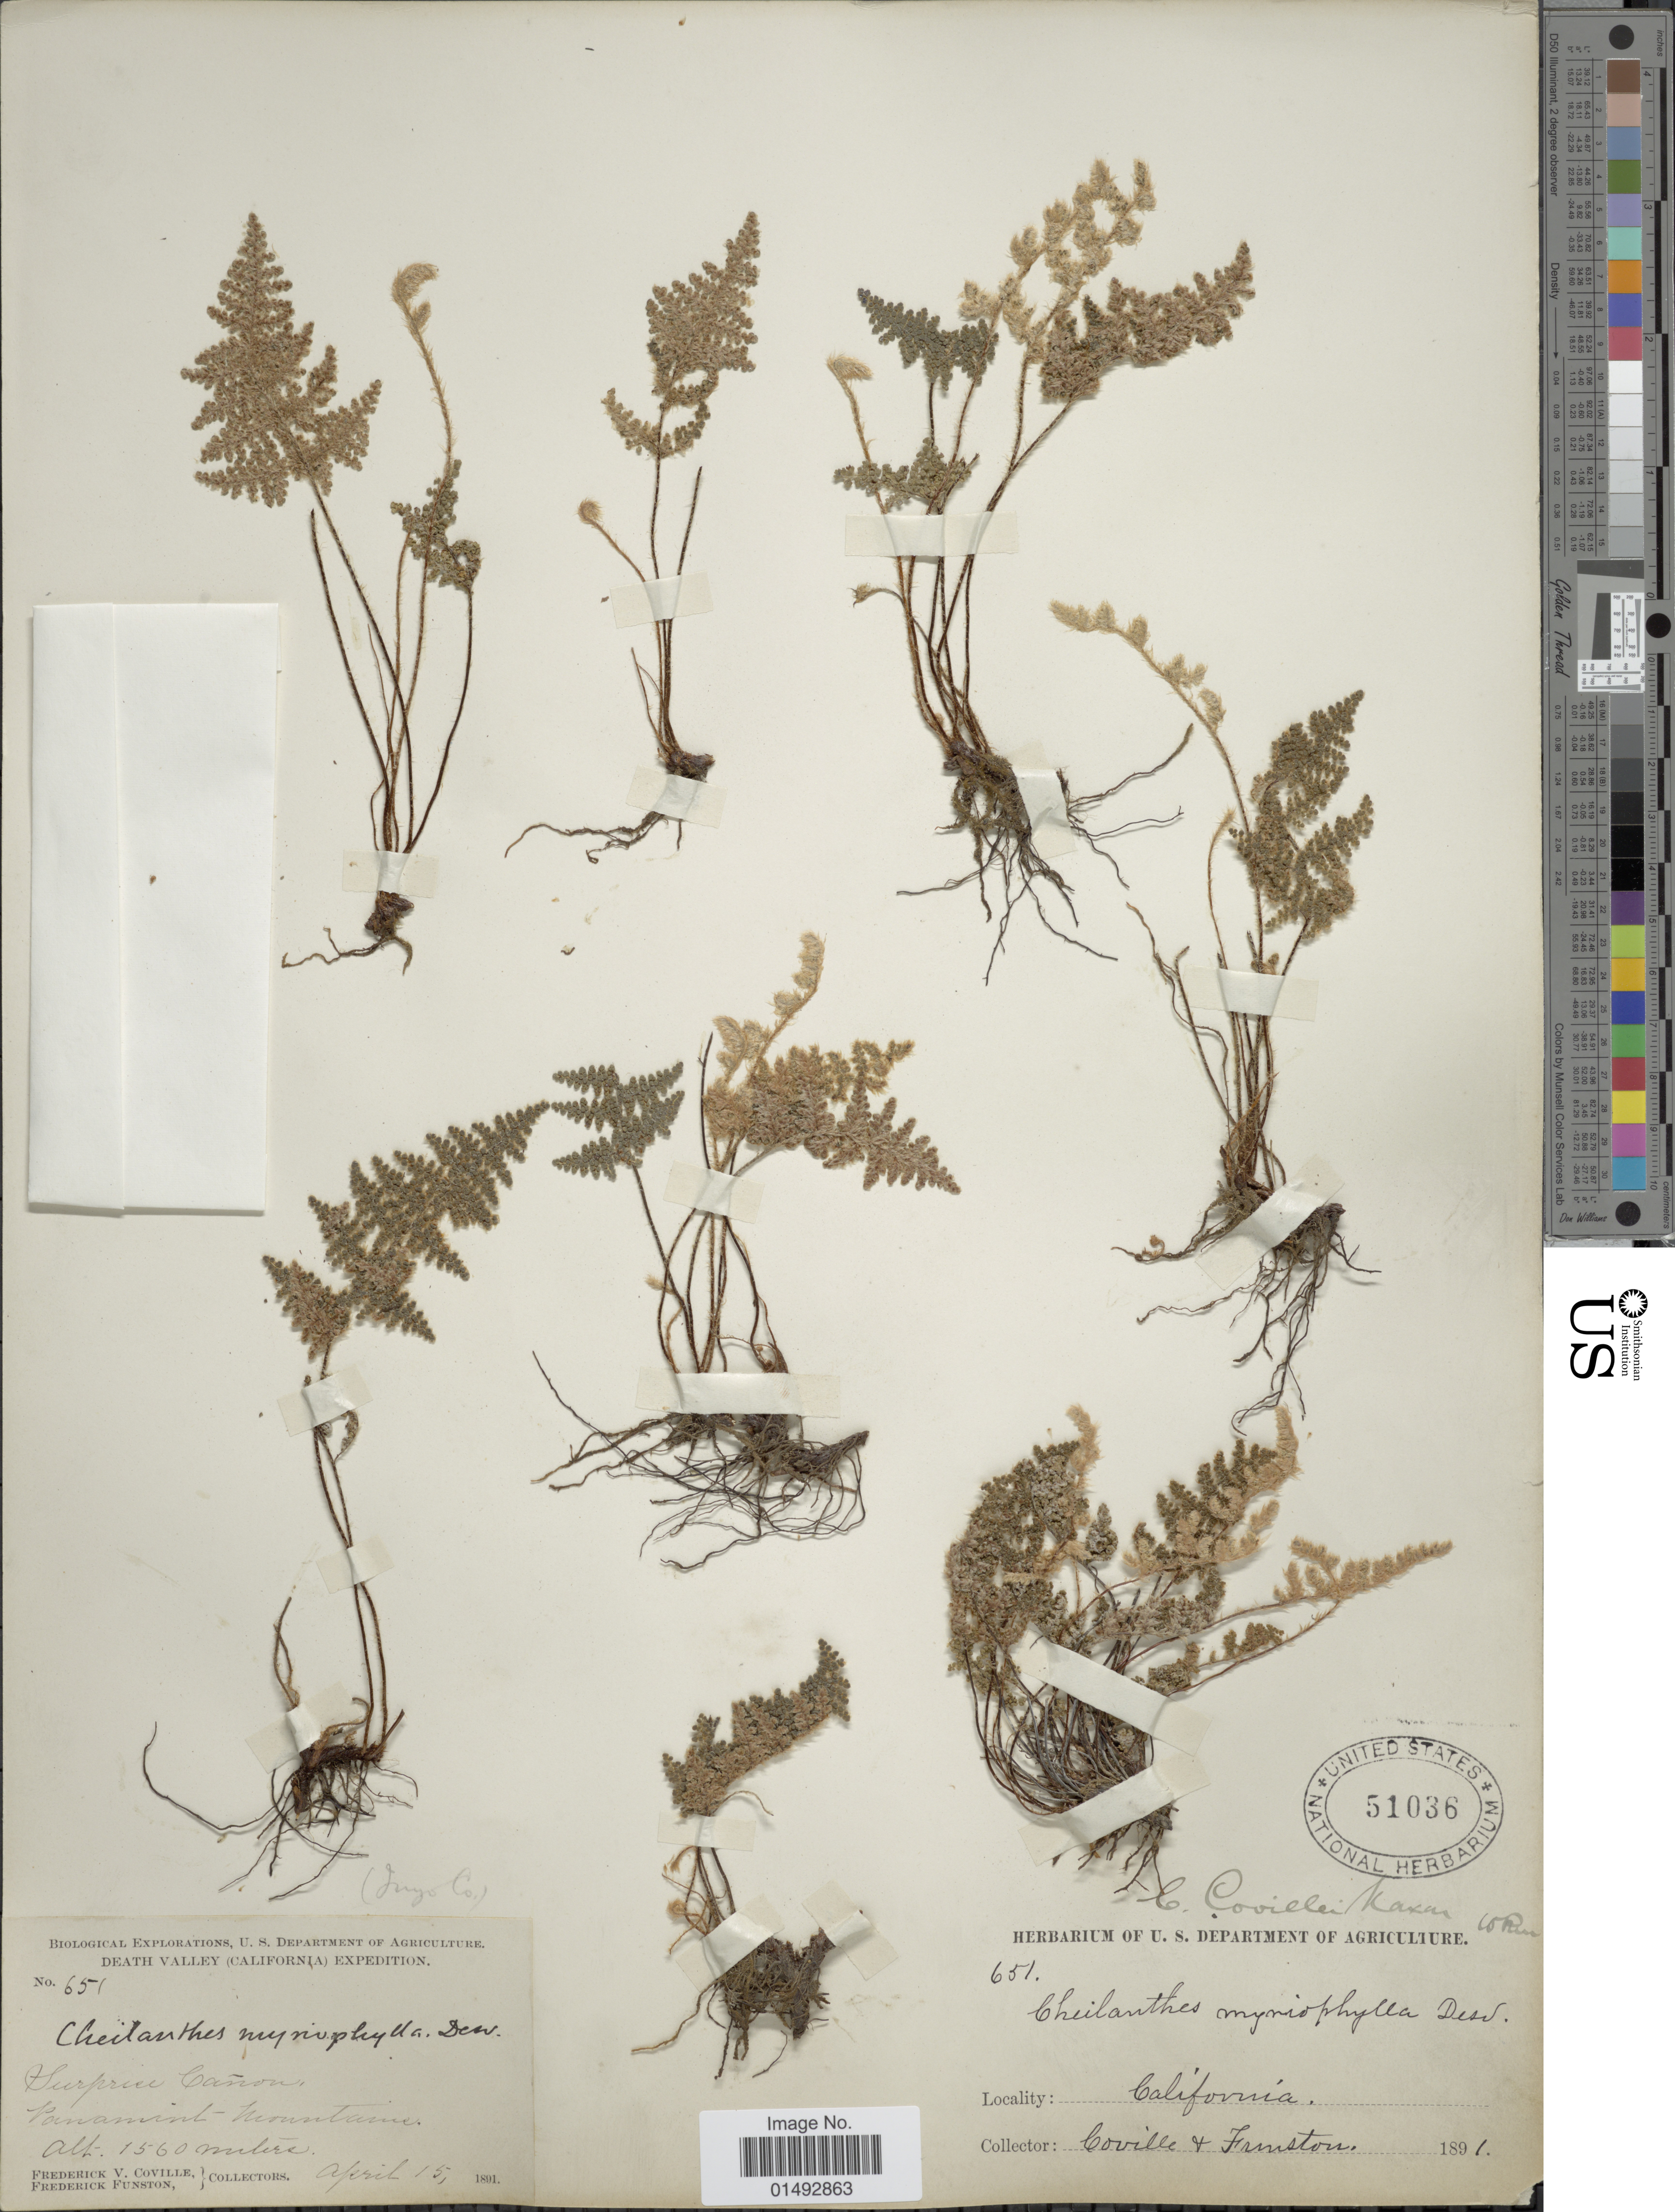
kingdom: Plantae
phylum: Tracheophyta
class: Polypodiopsida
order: Polypodiales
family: Pteridaceae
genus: Myriopteris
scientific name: Myriopteris covillei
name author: (Maxon) Á. Löve & D. Löve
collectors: F. V. Coville & F. Funston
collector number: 651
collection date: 1891-04-15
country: United States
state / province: California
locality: Death Valley. Surprise Cañon, Panamint Mountains.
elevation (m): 1560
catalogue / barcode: US 51036